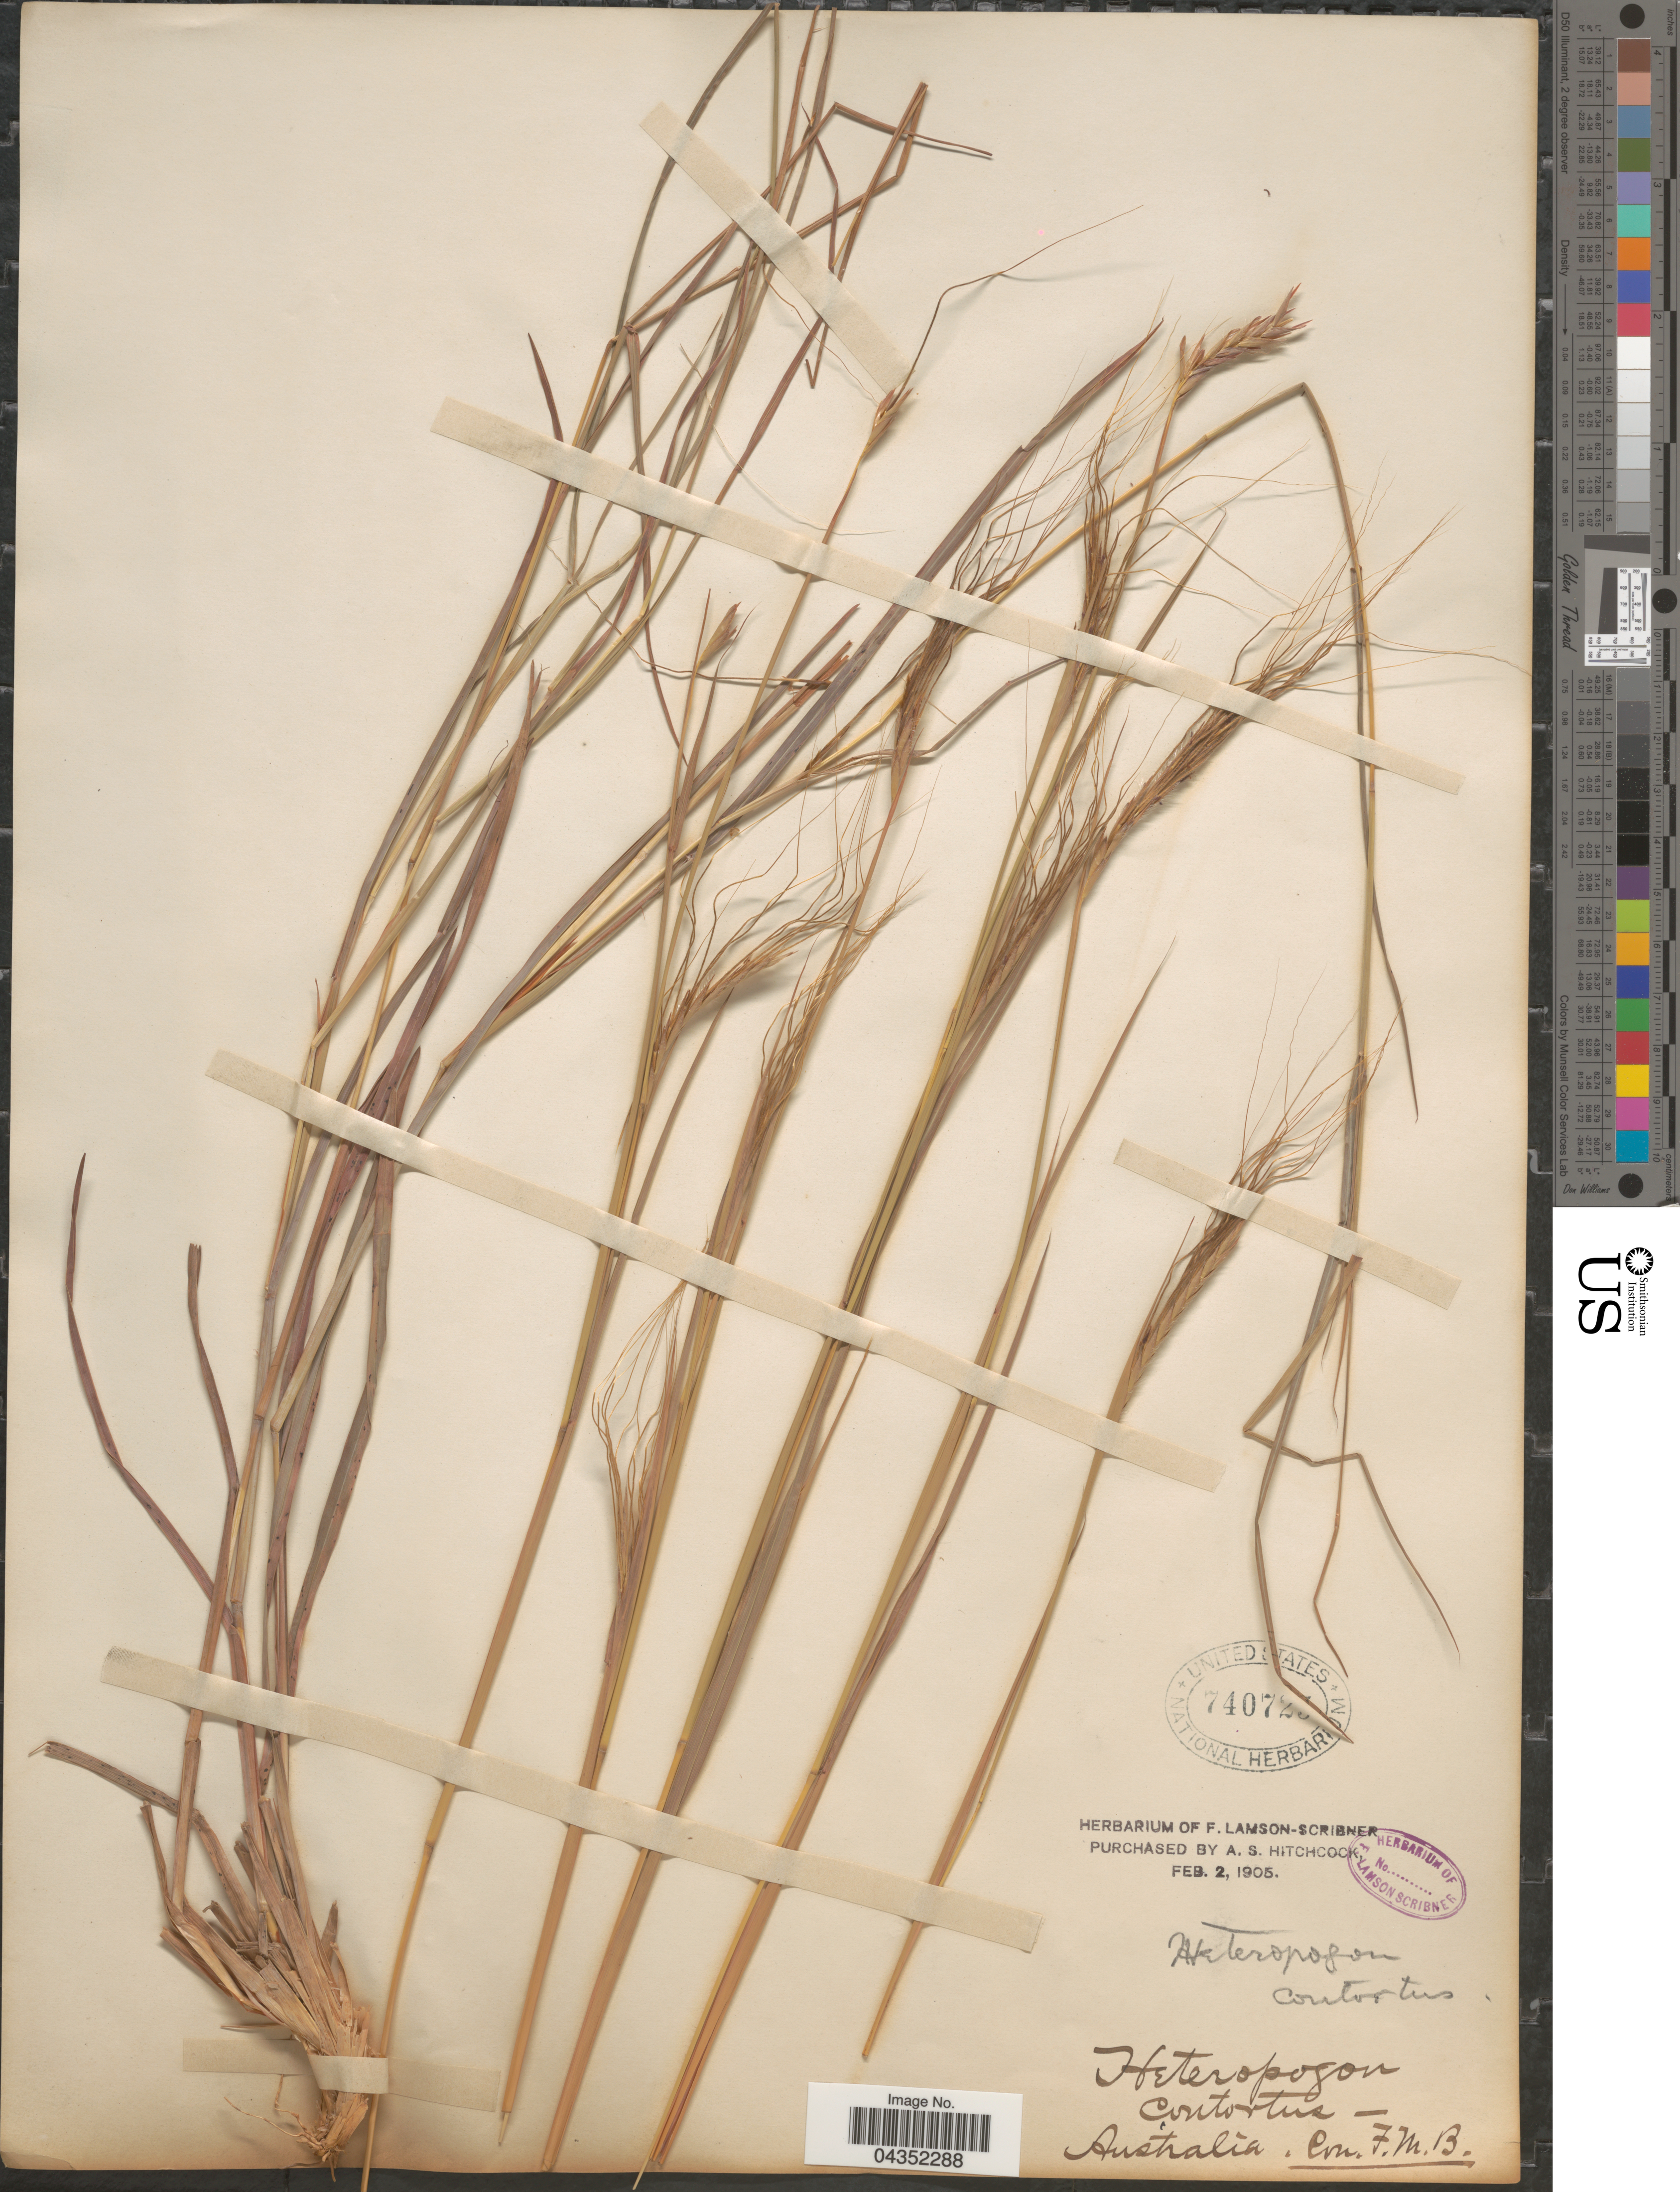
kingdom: Plantae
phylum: Tracheophyta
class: Liliopsida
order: Poales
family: Poaceae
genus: Heteropogon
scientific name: Heteropogon contortus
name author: (L.) P. Beauv. ex Roem. & Schult.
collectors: ex herb. F. Lamson Scribner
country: Australia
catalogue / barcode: US 740723